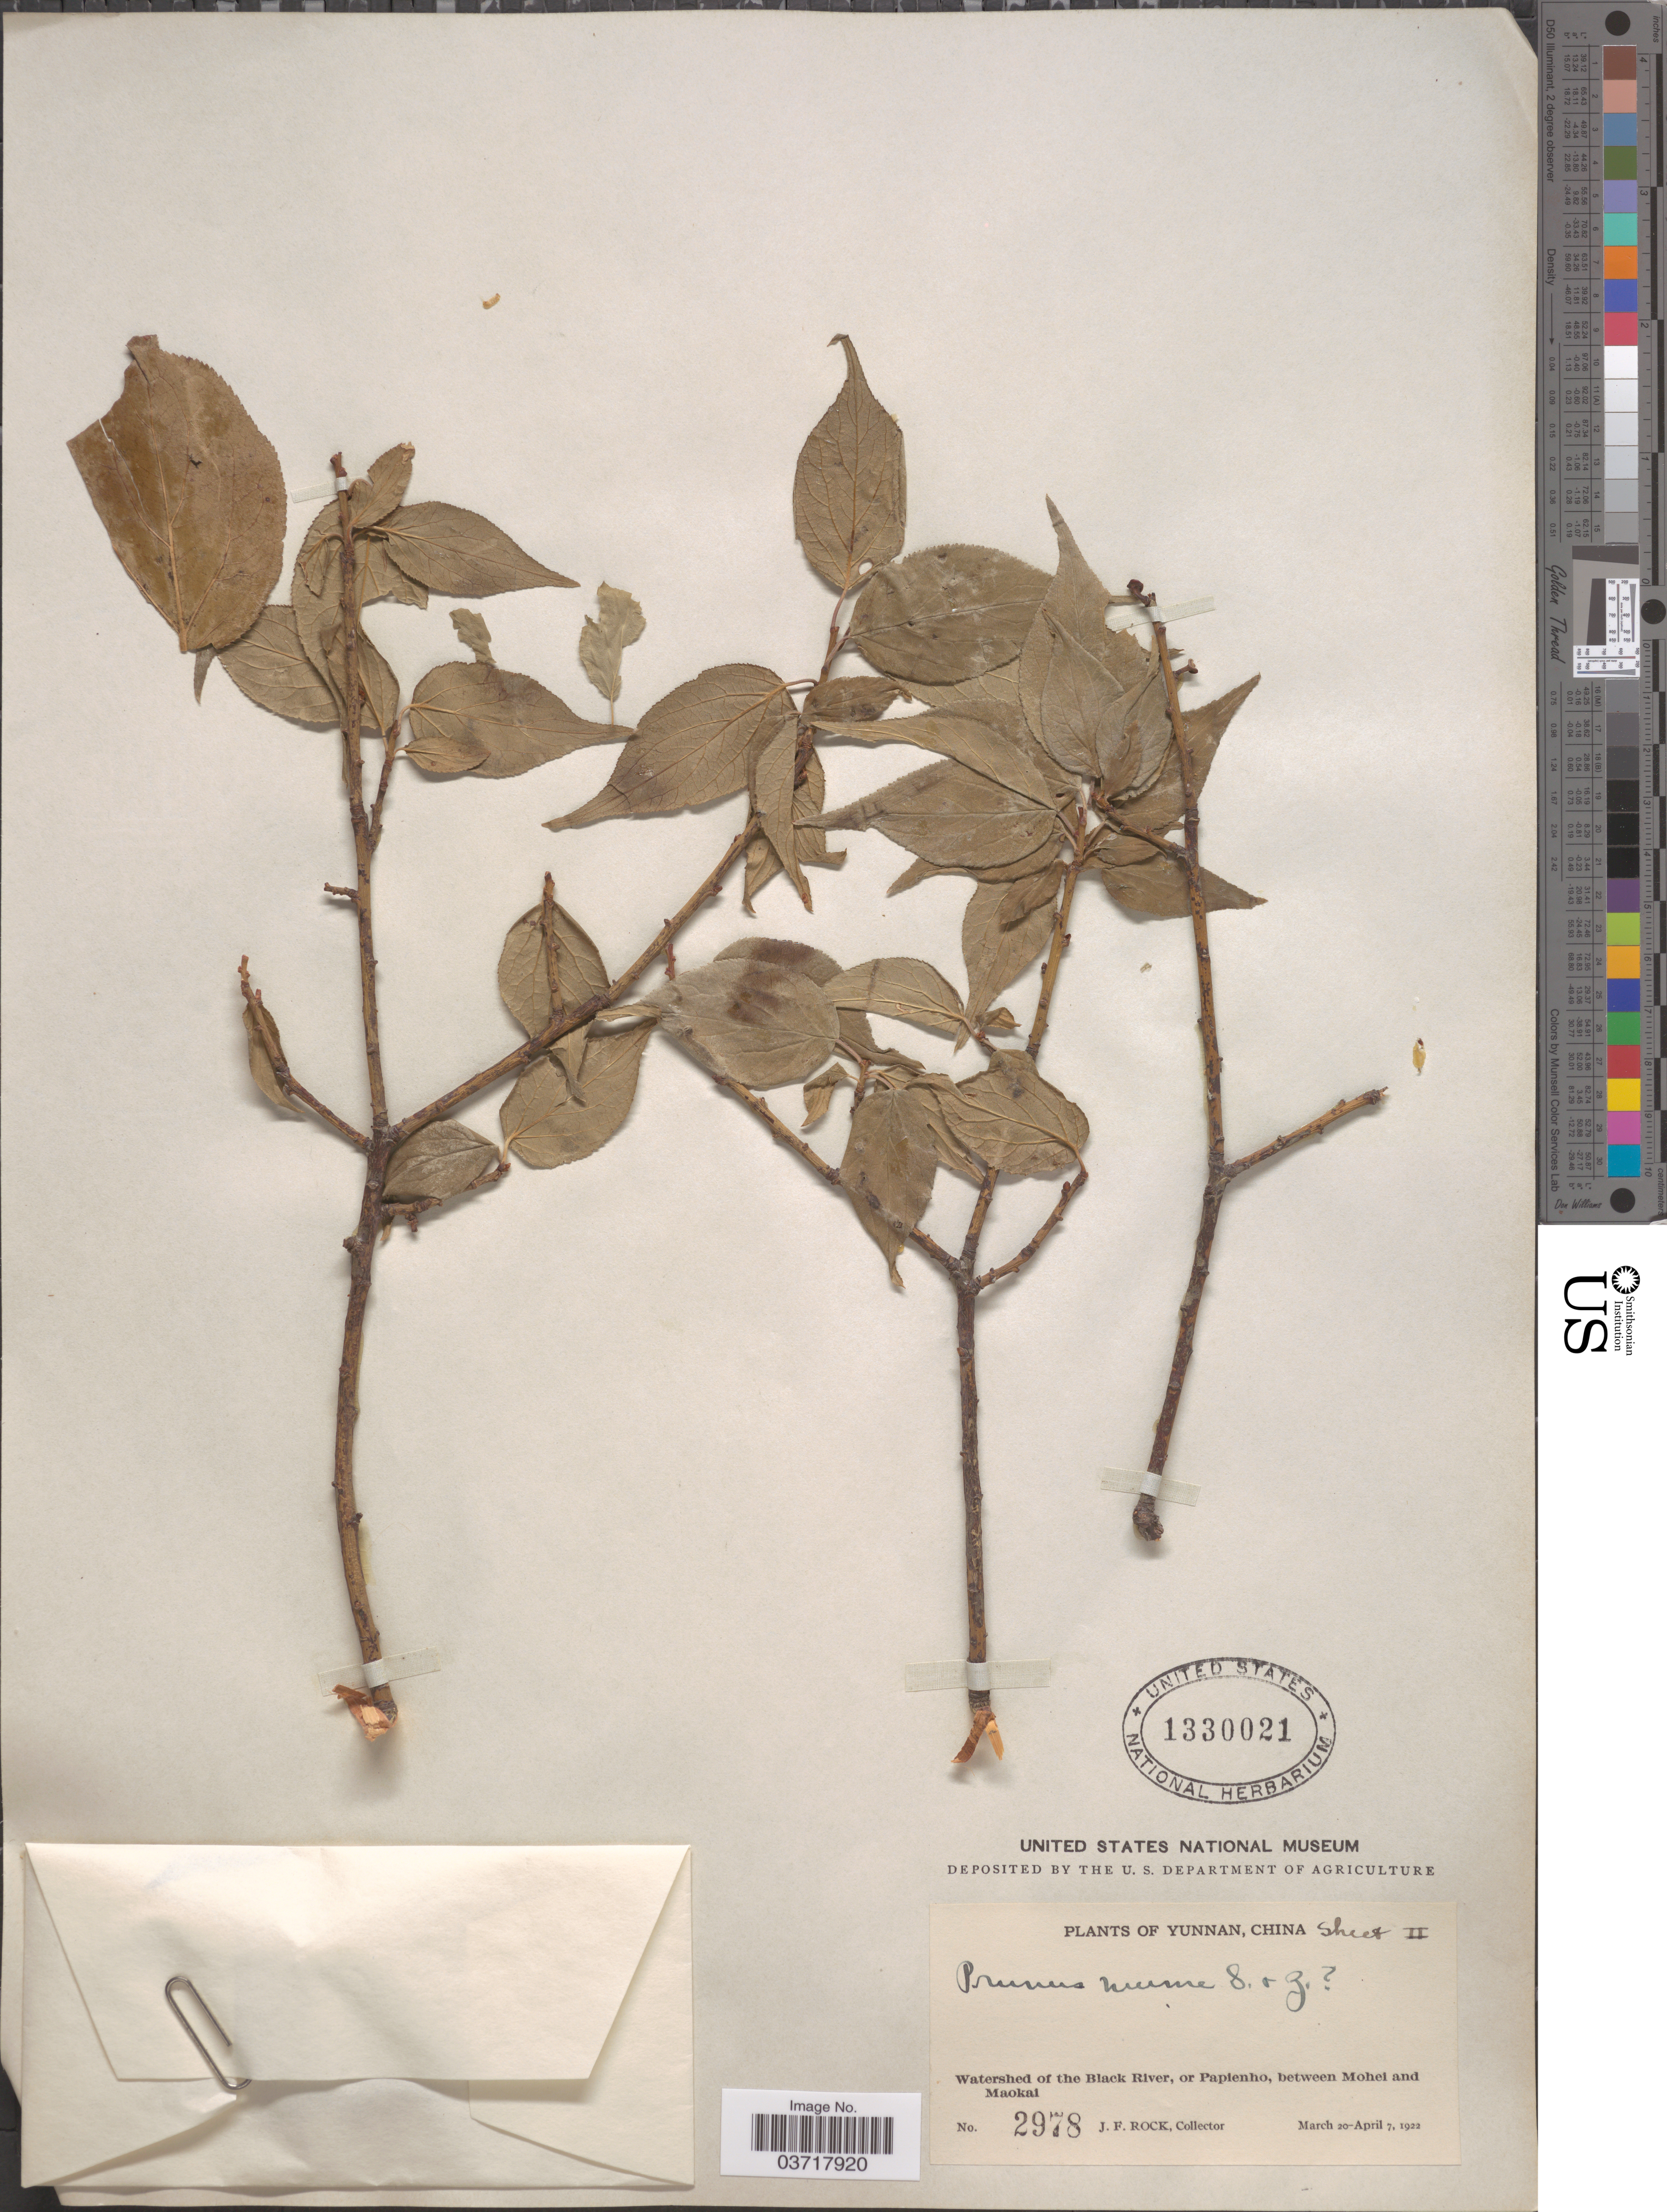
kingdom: Plantae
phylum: Tracheophyta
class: Magnoliopsida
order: Rosales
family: Rosaceae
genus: Prunus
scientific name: Prunus mume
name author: (Siebold) Siebold & Zucc.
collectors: J. Rock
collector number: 2978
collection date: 1922-03-20/1922-04-07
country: China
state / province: Yunnan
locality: Watershed of the Black River, or Papienho, between Mohei and Maokai.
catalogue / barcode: US 1330021